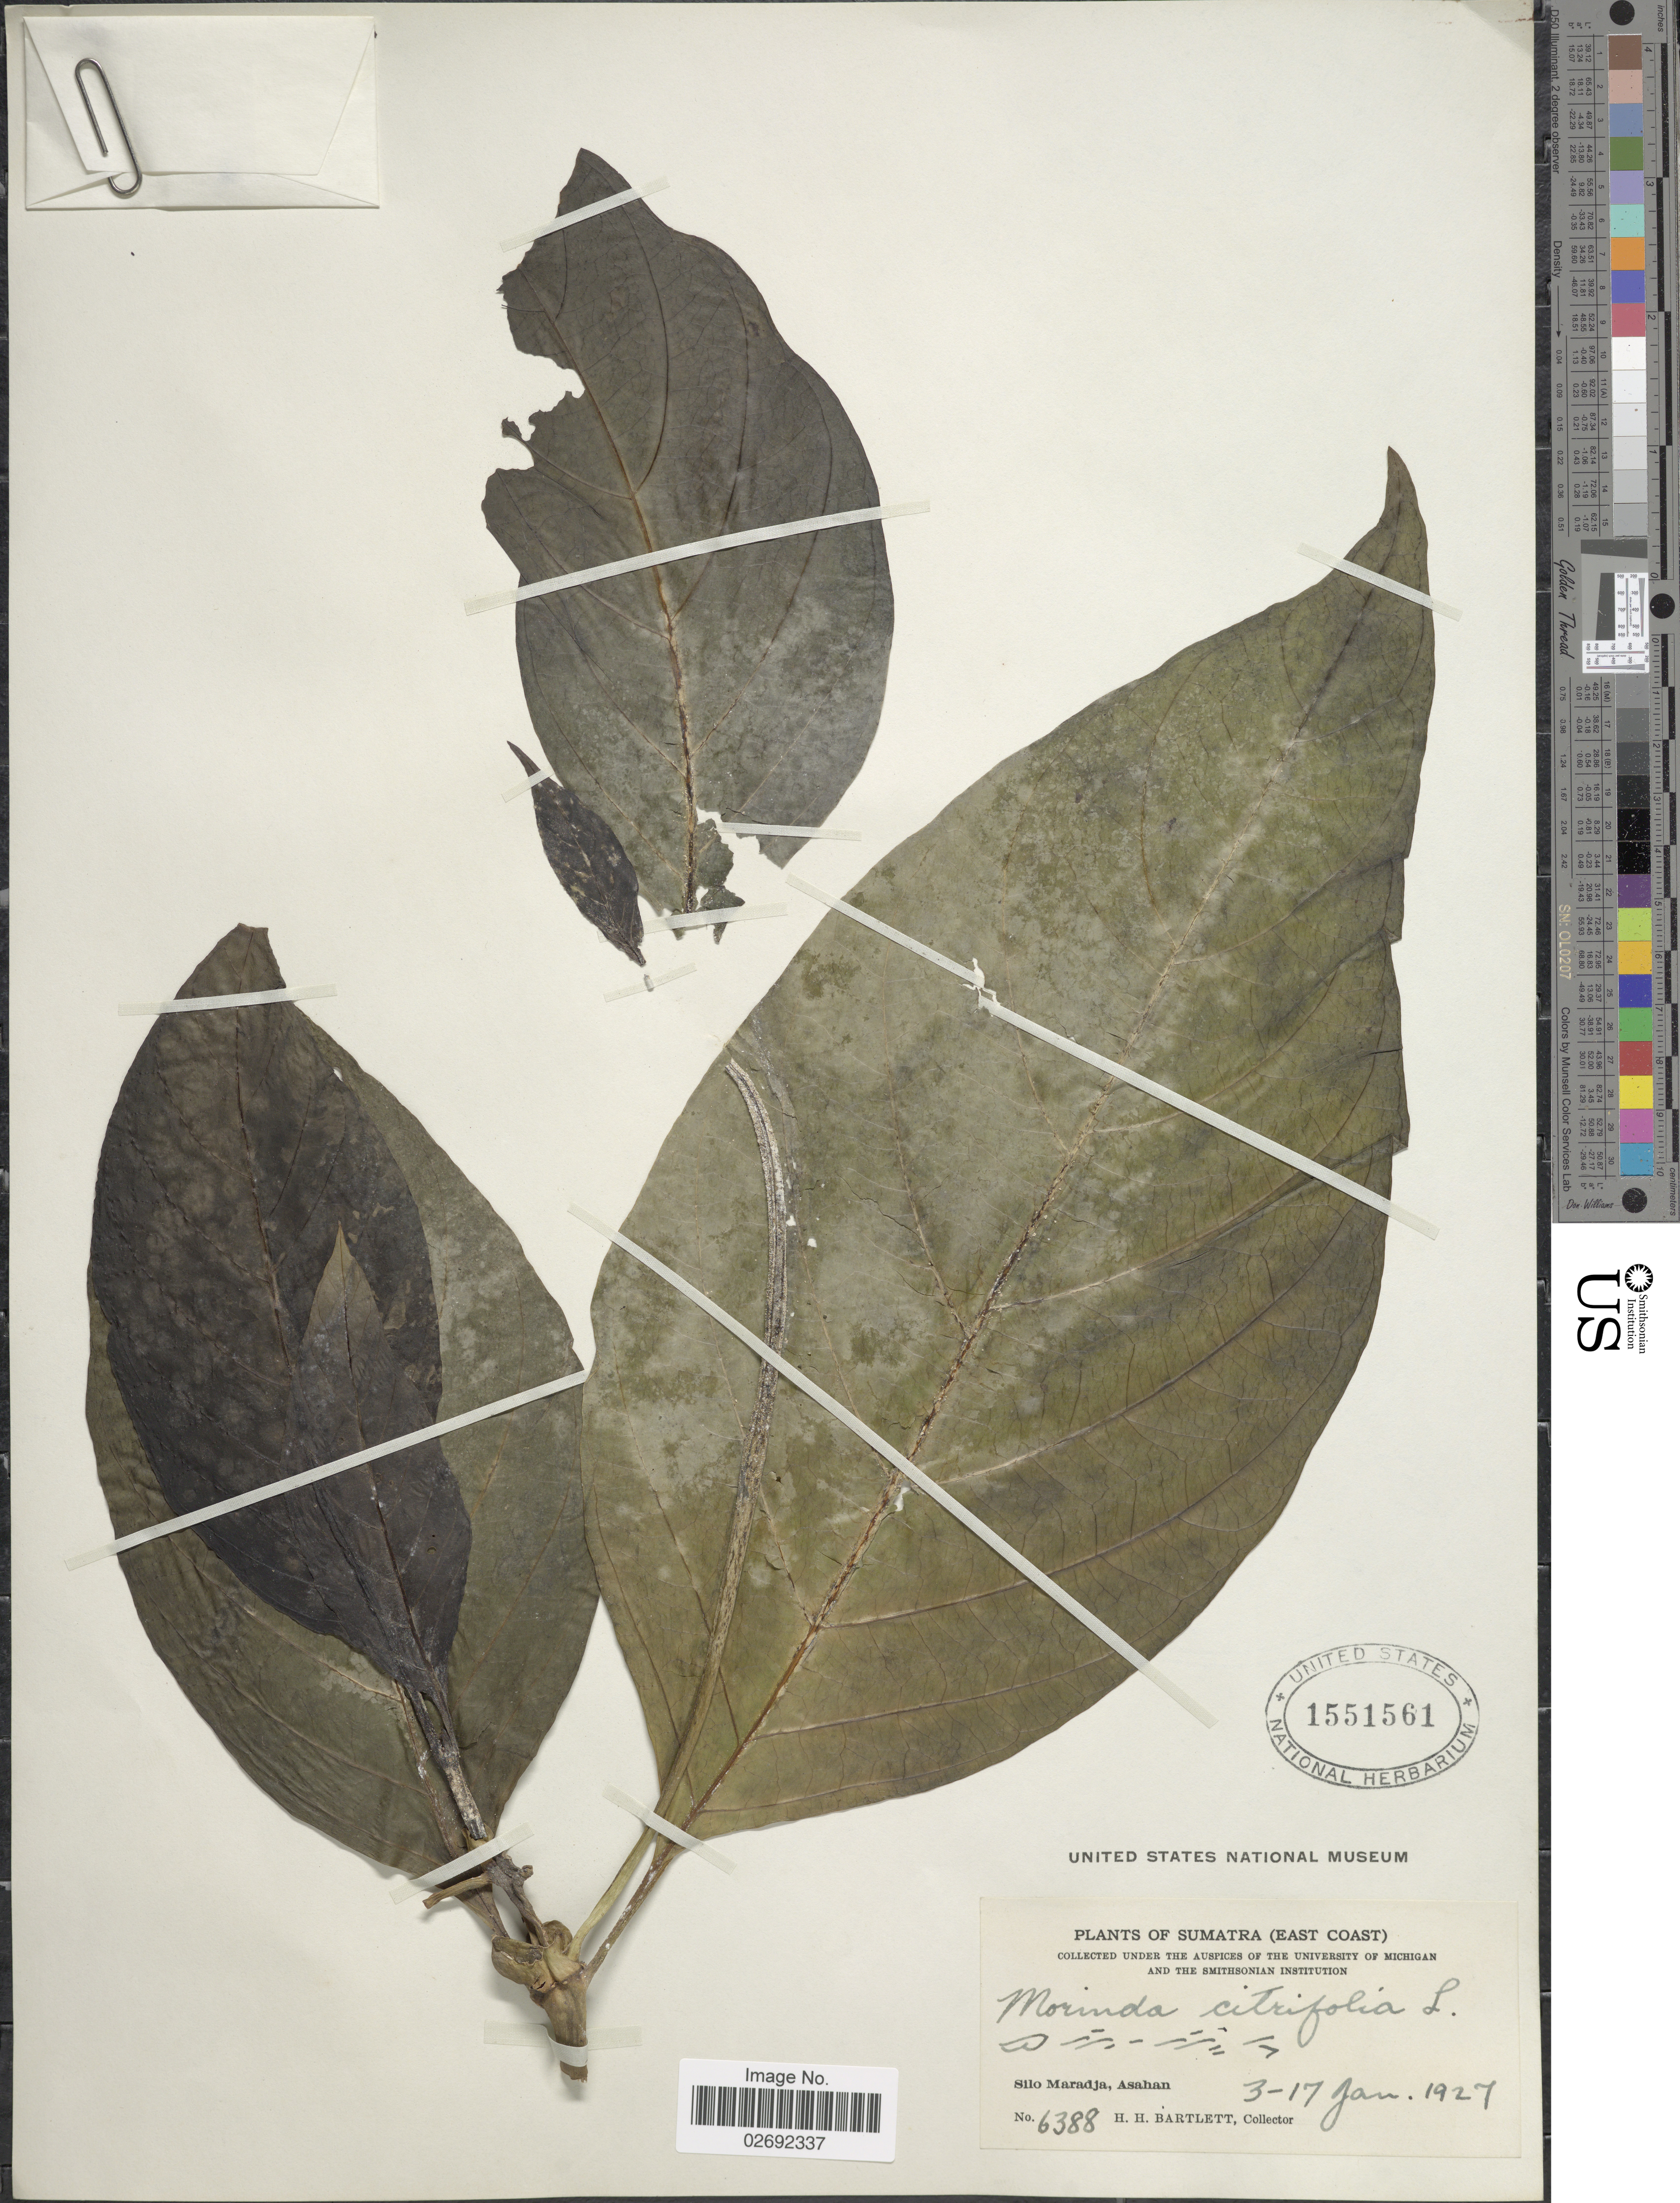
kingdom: Plantae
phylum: Tracheophyta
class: Magnoliopsida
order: Gentianales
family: Rubiaceae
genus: Morinda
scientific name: Morinda citrifolia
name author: L.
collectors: H. H. Bartlett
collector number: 6388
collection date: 1927-01-03/1927-01-17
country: Indonesia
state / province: Sumatra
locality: (East Coast) Silo Maradja, Asahan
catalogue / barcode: US 1551561